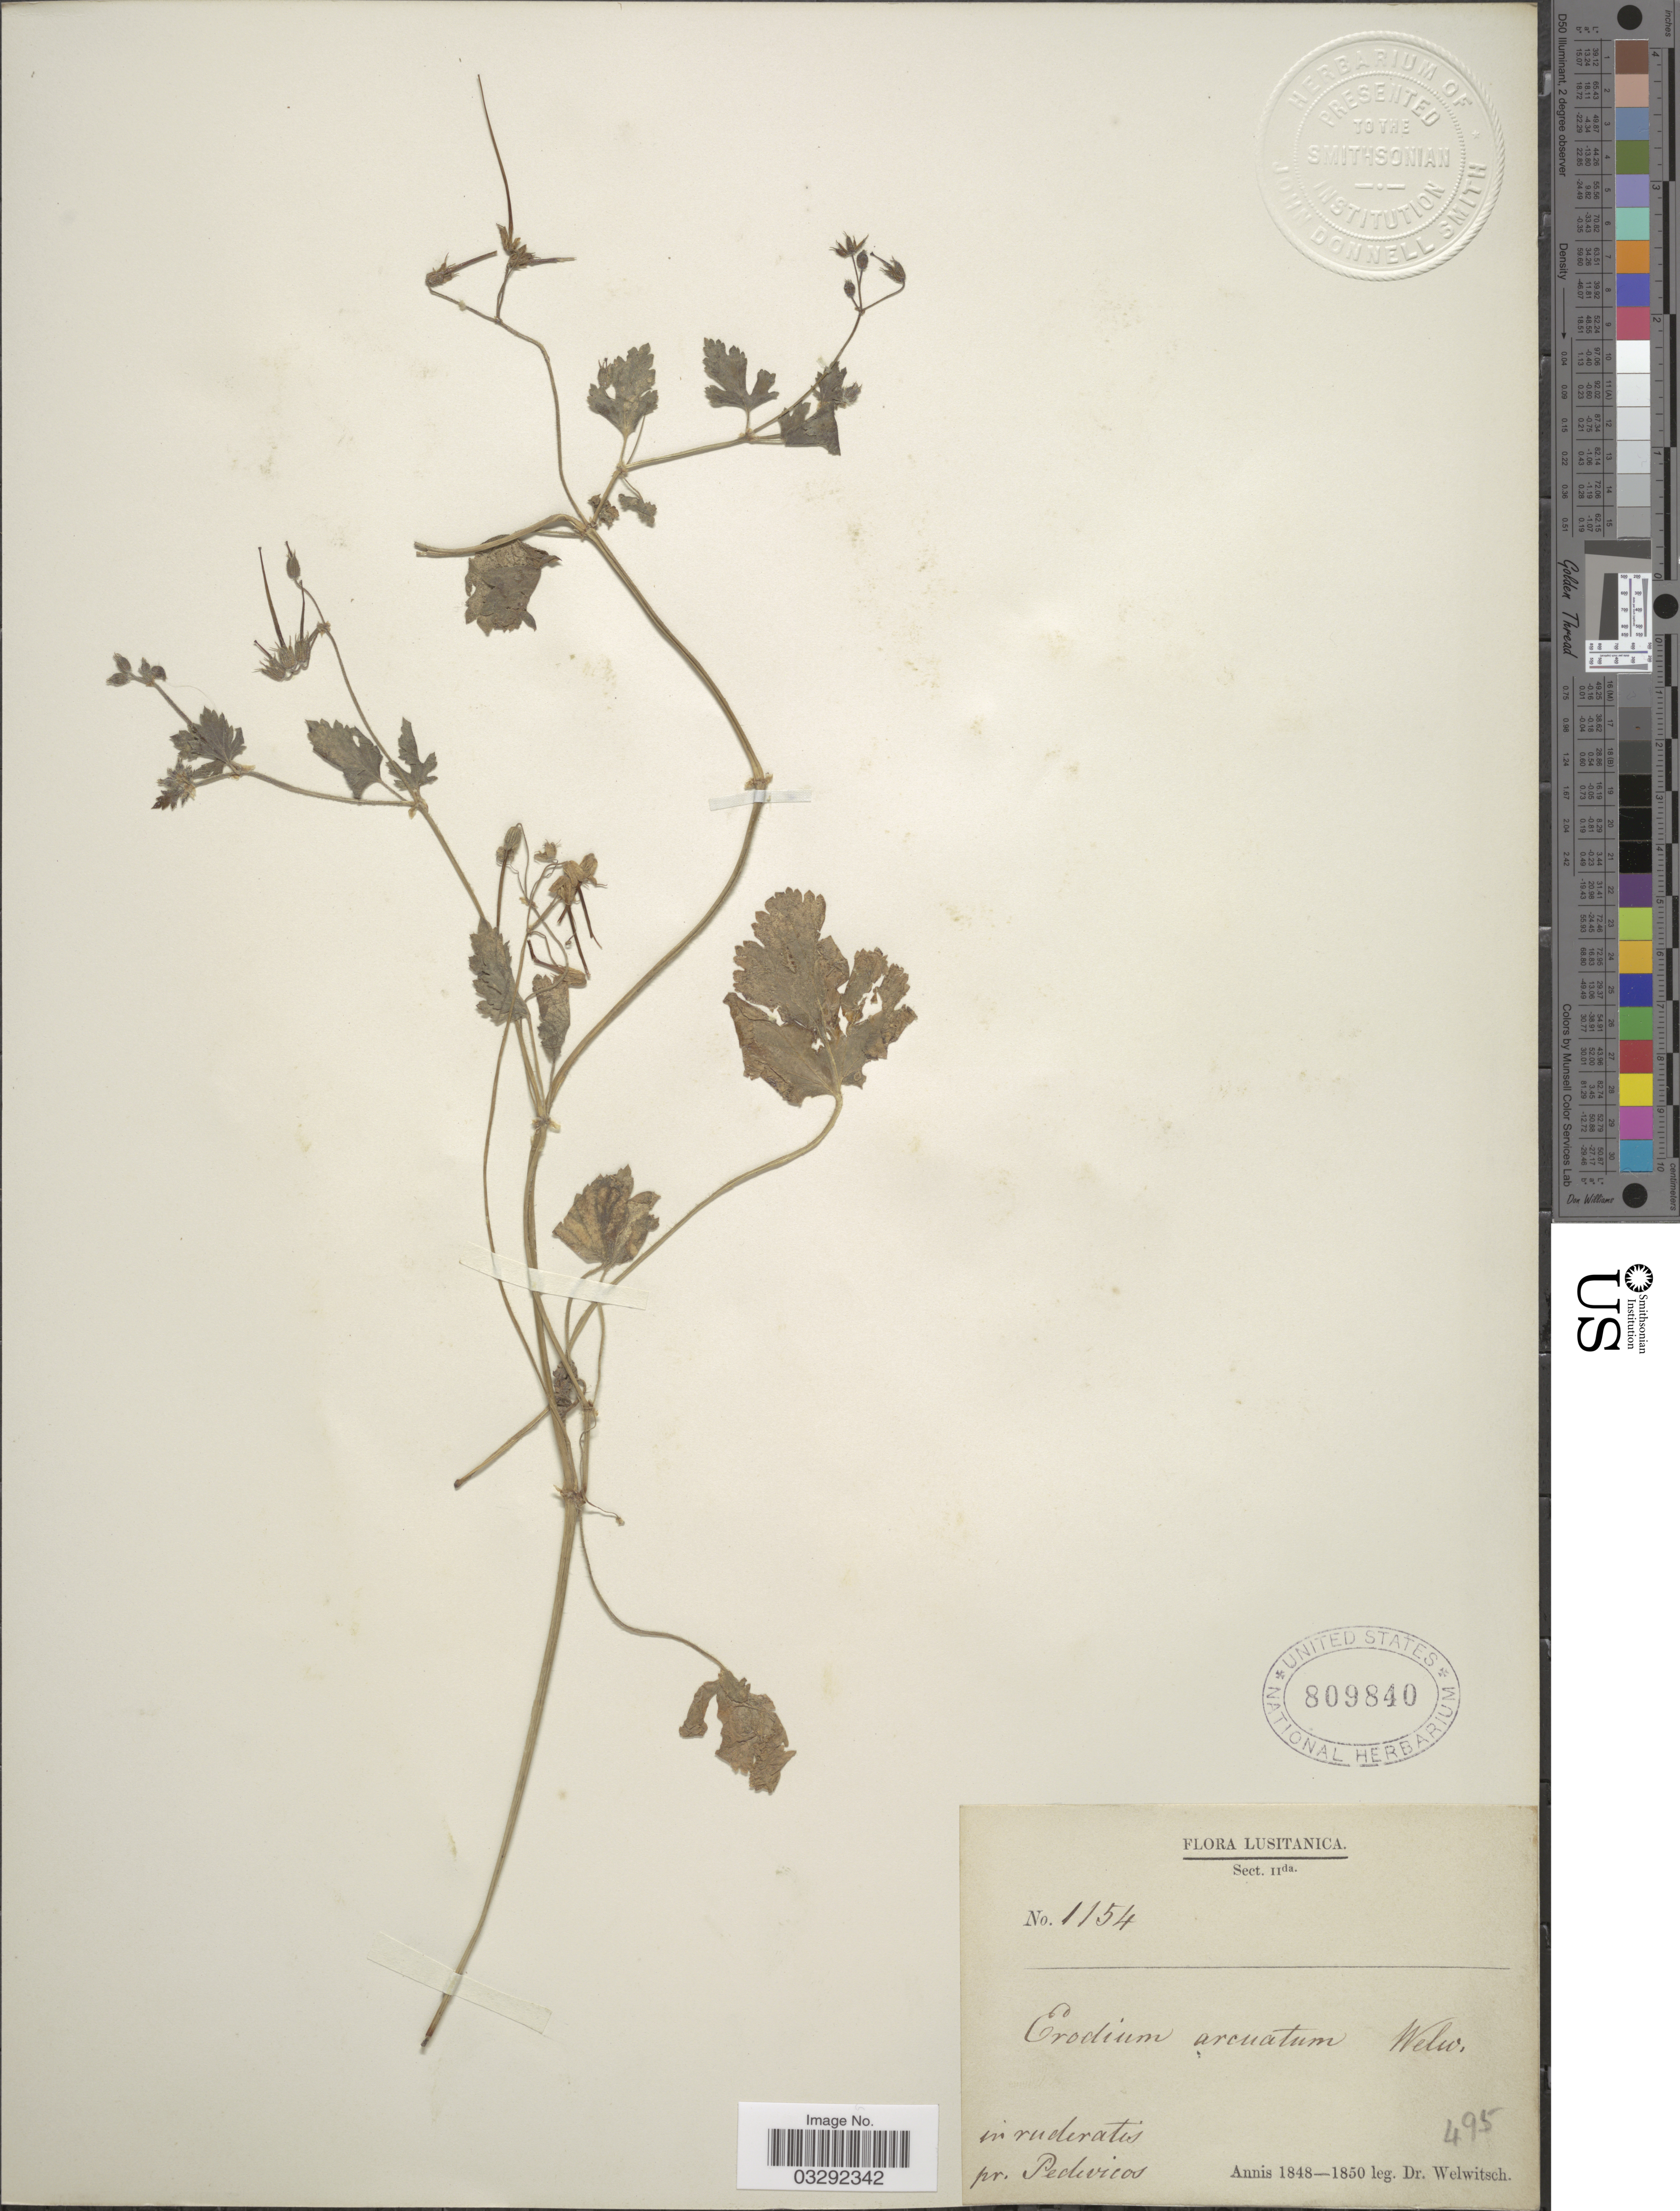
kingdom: Plantae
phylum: Tracheophyta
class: Magnoliopsida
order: Geraniales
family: Geraniaceae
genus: Erodium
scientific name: Erodium arcuatum Welw. ined.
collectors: -. Welwitsch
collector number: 1154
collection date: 1848/1850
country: Portugal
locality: Lusitanica. Pr. Pedevicos.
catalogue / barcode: US 809840